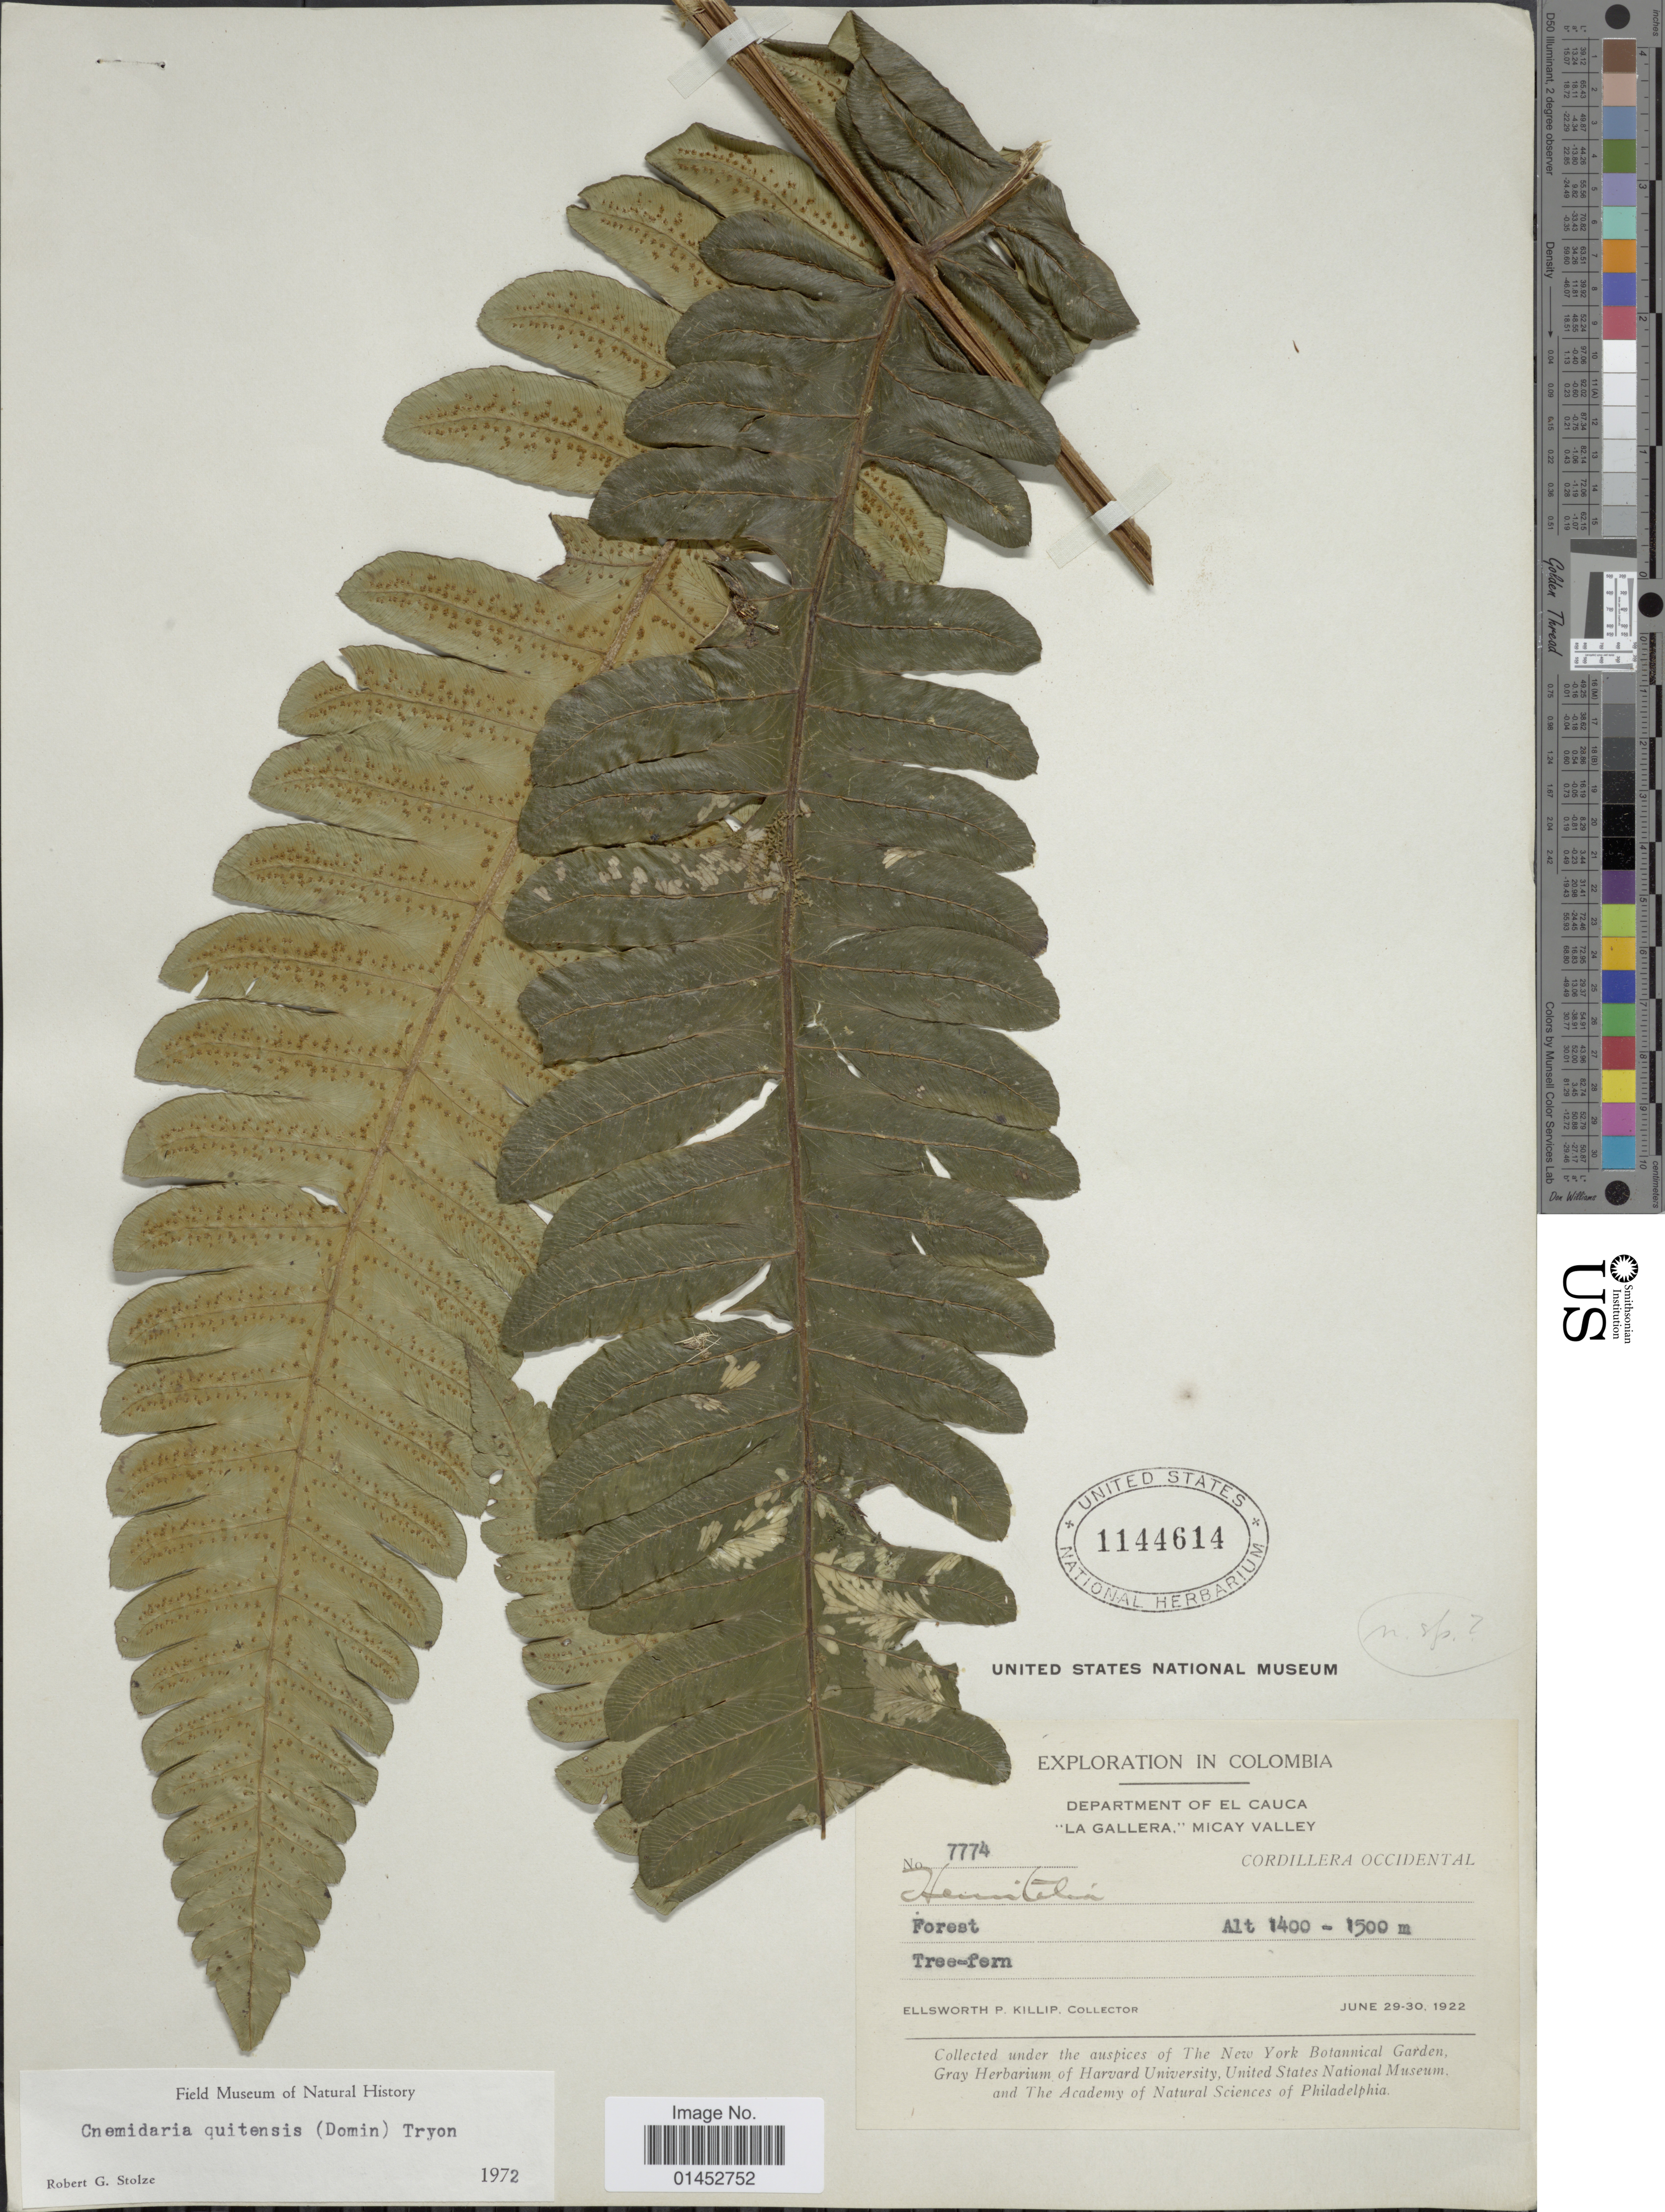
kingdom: Plantae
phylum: Tracheophyta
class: Polypodiopsida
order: Cyatheales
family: Cyatheaceae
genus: Cyathea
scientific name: Cyathea quitensis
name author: C. Chr.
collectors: E. P. Killip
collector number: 7774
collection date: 1922-06-29/1922-06-30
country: Colombia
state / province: Cauca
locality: Department of El Cauca 'La Gallera,' Micay Valley, Cordillera Occidental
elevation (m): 1400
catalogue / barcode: US 1144614